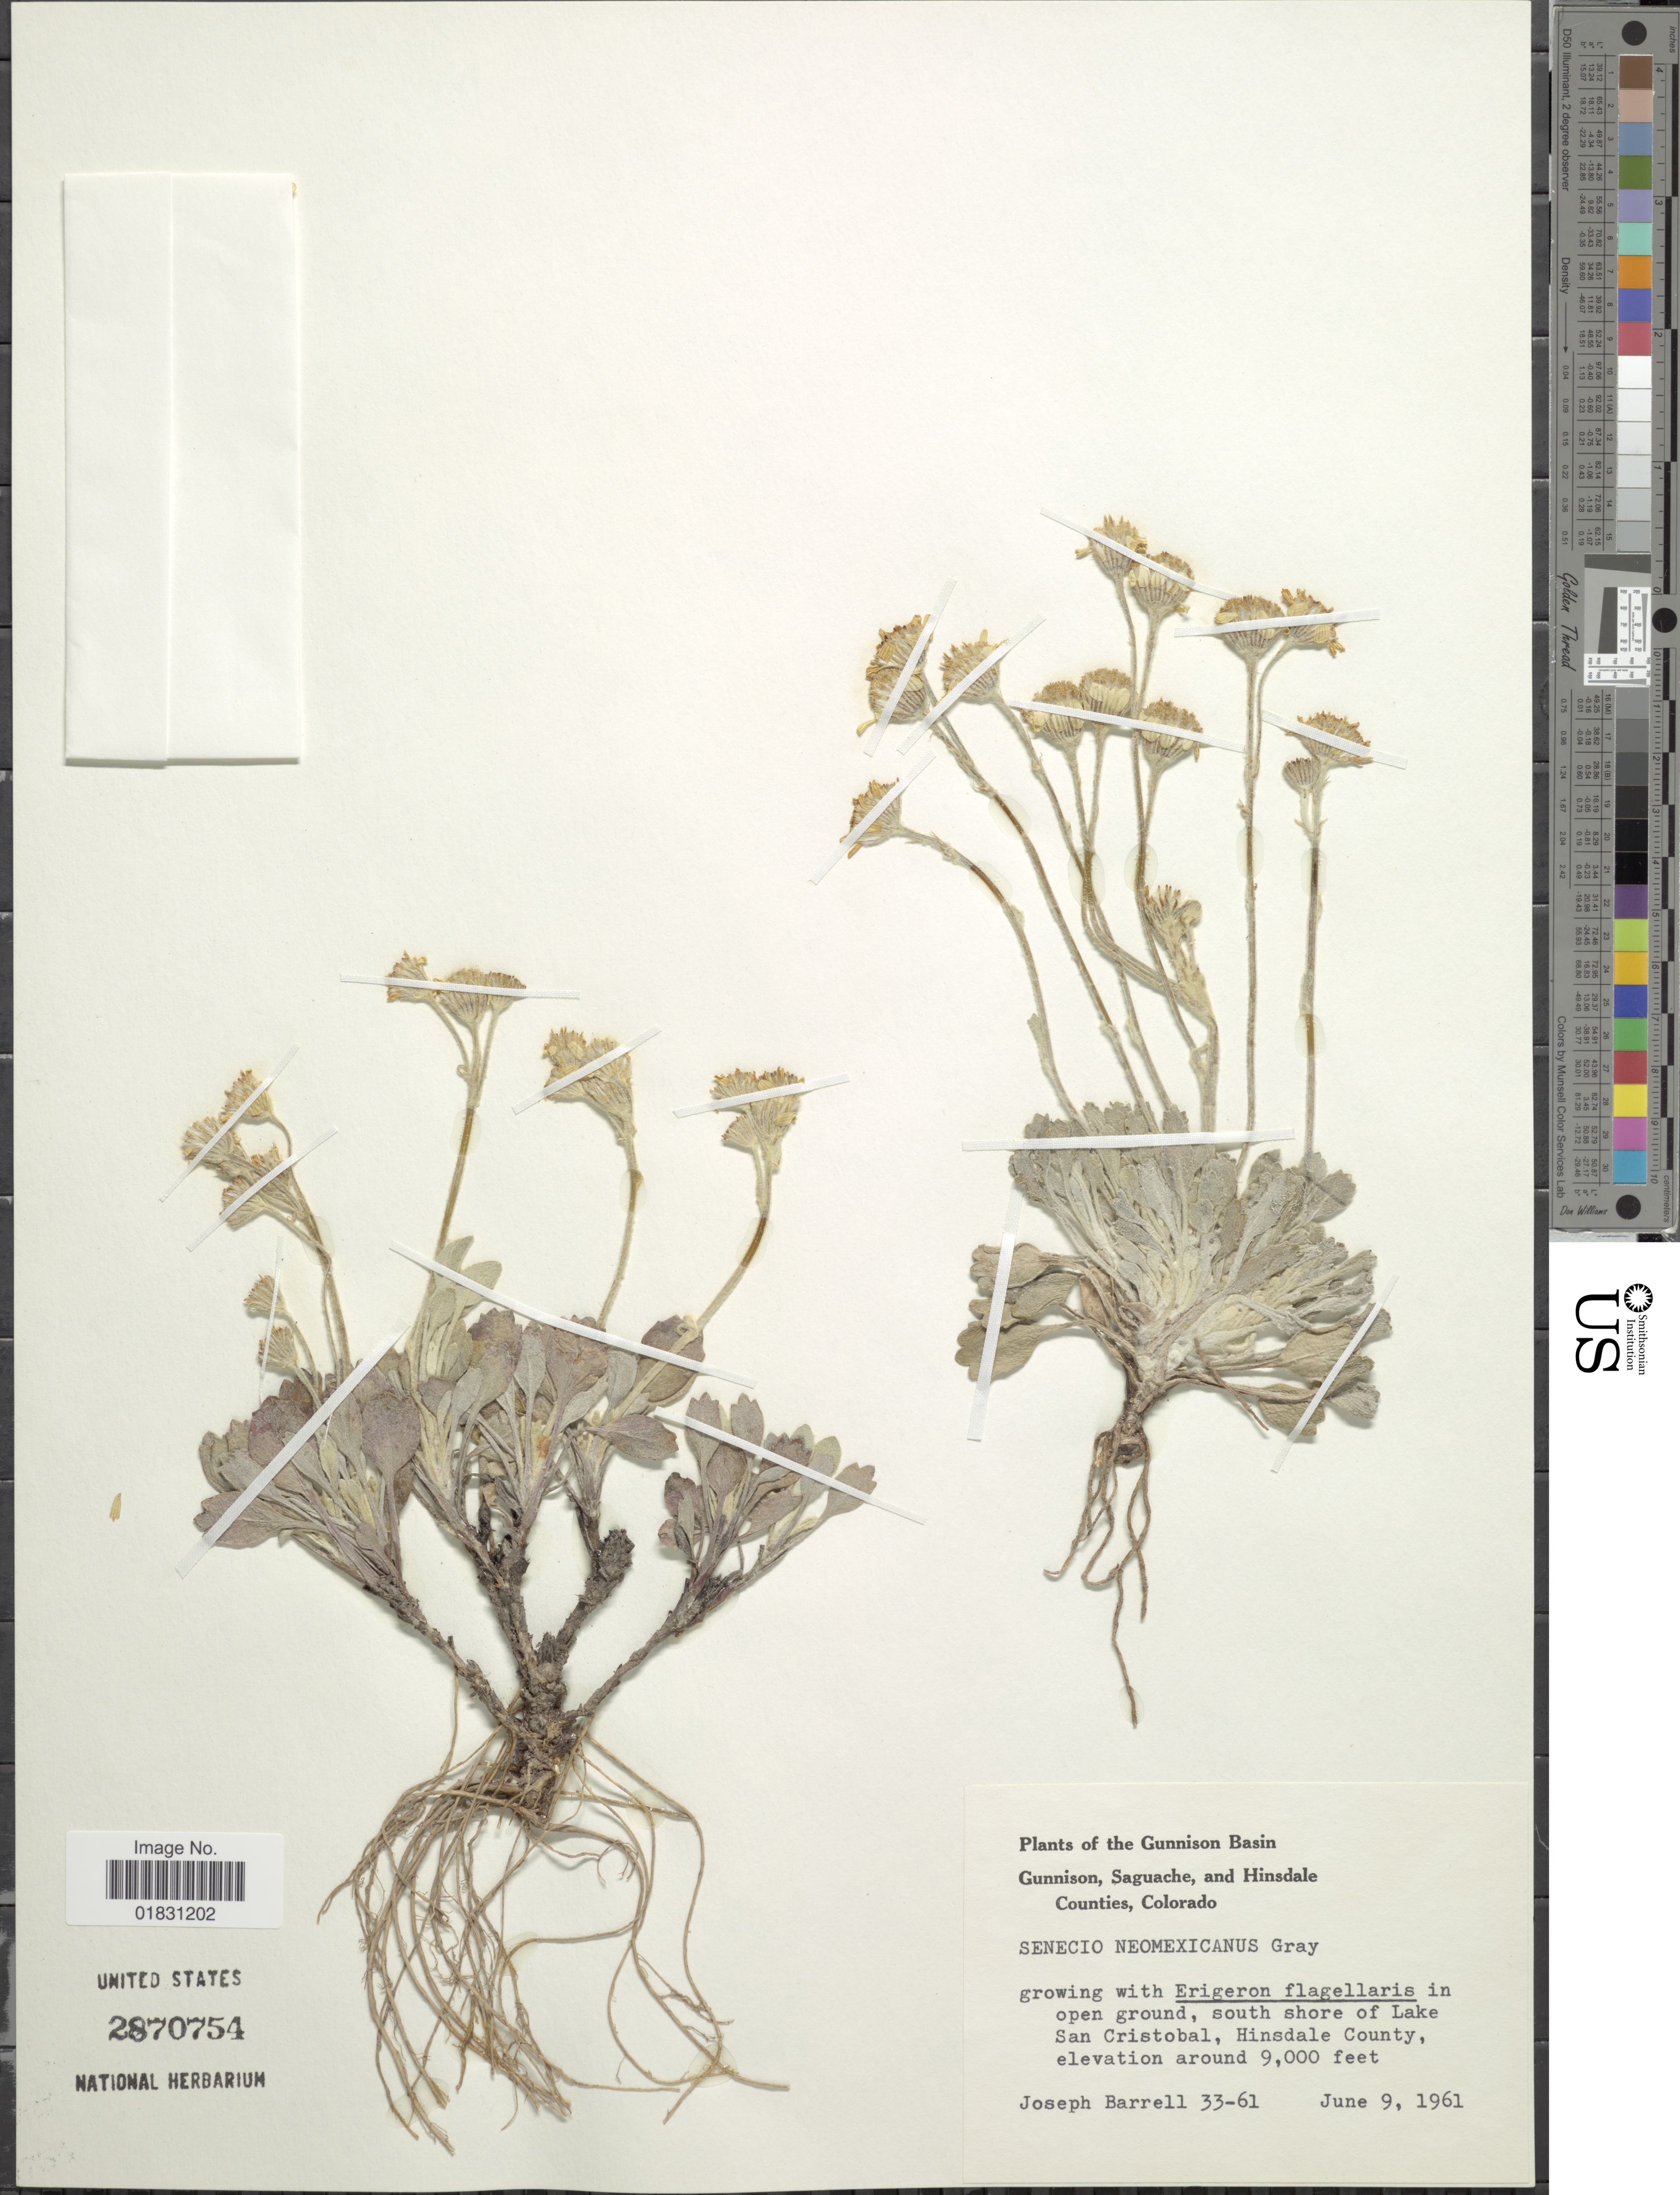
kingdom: Plantae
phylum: Tracheophyta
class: Magnoliopsida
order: Asterales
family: Asteraceae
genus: Packera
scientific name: Packera neomexicana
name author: (A. Gray) W.A. Weber & Á. Löve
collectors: J. Barrell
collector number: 33-61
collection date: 1961-06-09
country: United States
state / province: Colorado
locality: The Gunnison Basin Gunnison, Saguache, and Hinsdale Counties, in open ground, south shore of Lake San Cristobal, Hinsdale County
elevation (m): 2743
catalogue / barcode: US 2870754